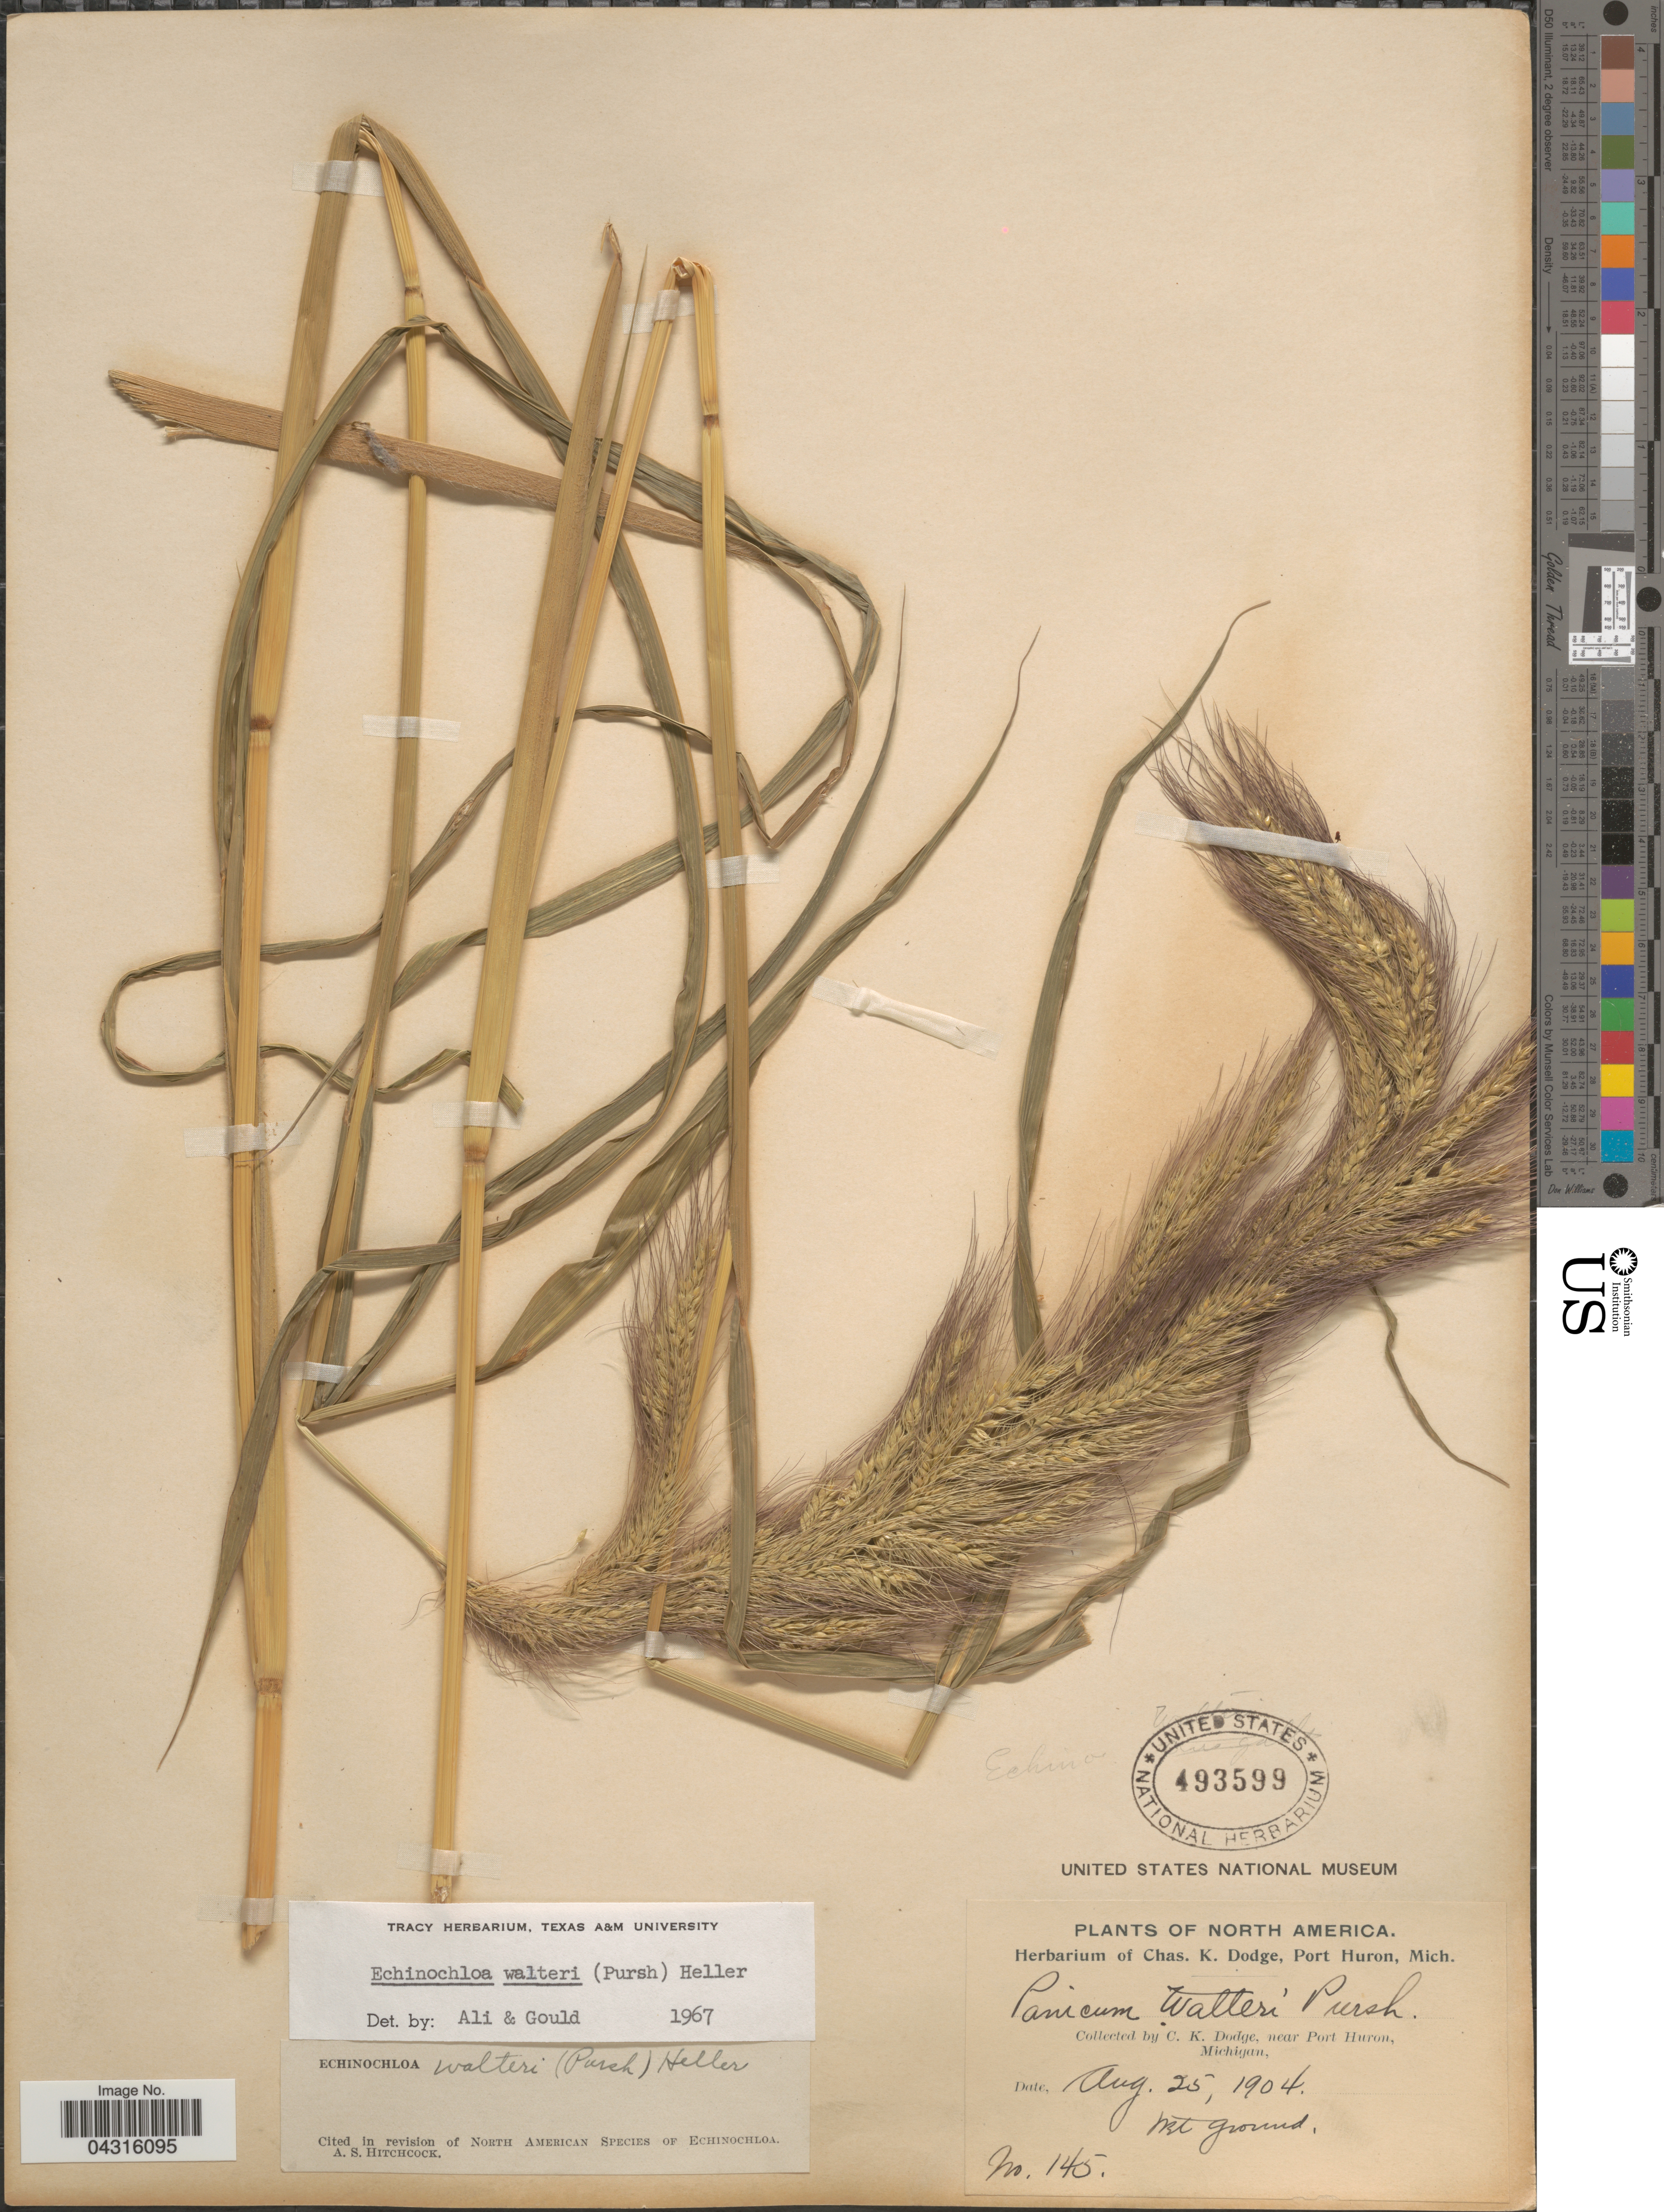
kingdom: Plantae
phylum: Tracheophyta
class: Liliopsida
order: Poales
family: Poaceae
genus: Echinochloa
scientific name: Echinochloa walteri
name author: (Pursh) A. Heller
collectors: C. K. Dodge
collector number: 145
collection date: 1904-08-25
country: United States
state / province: Michigan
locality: Near Port Huron.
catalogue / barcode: US 493599